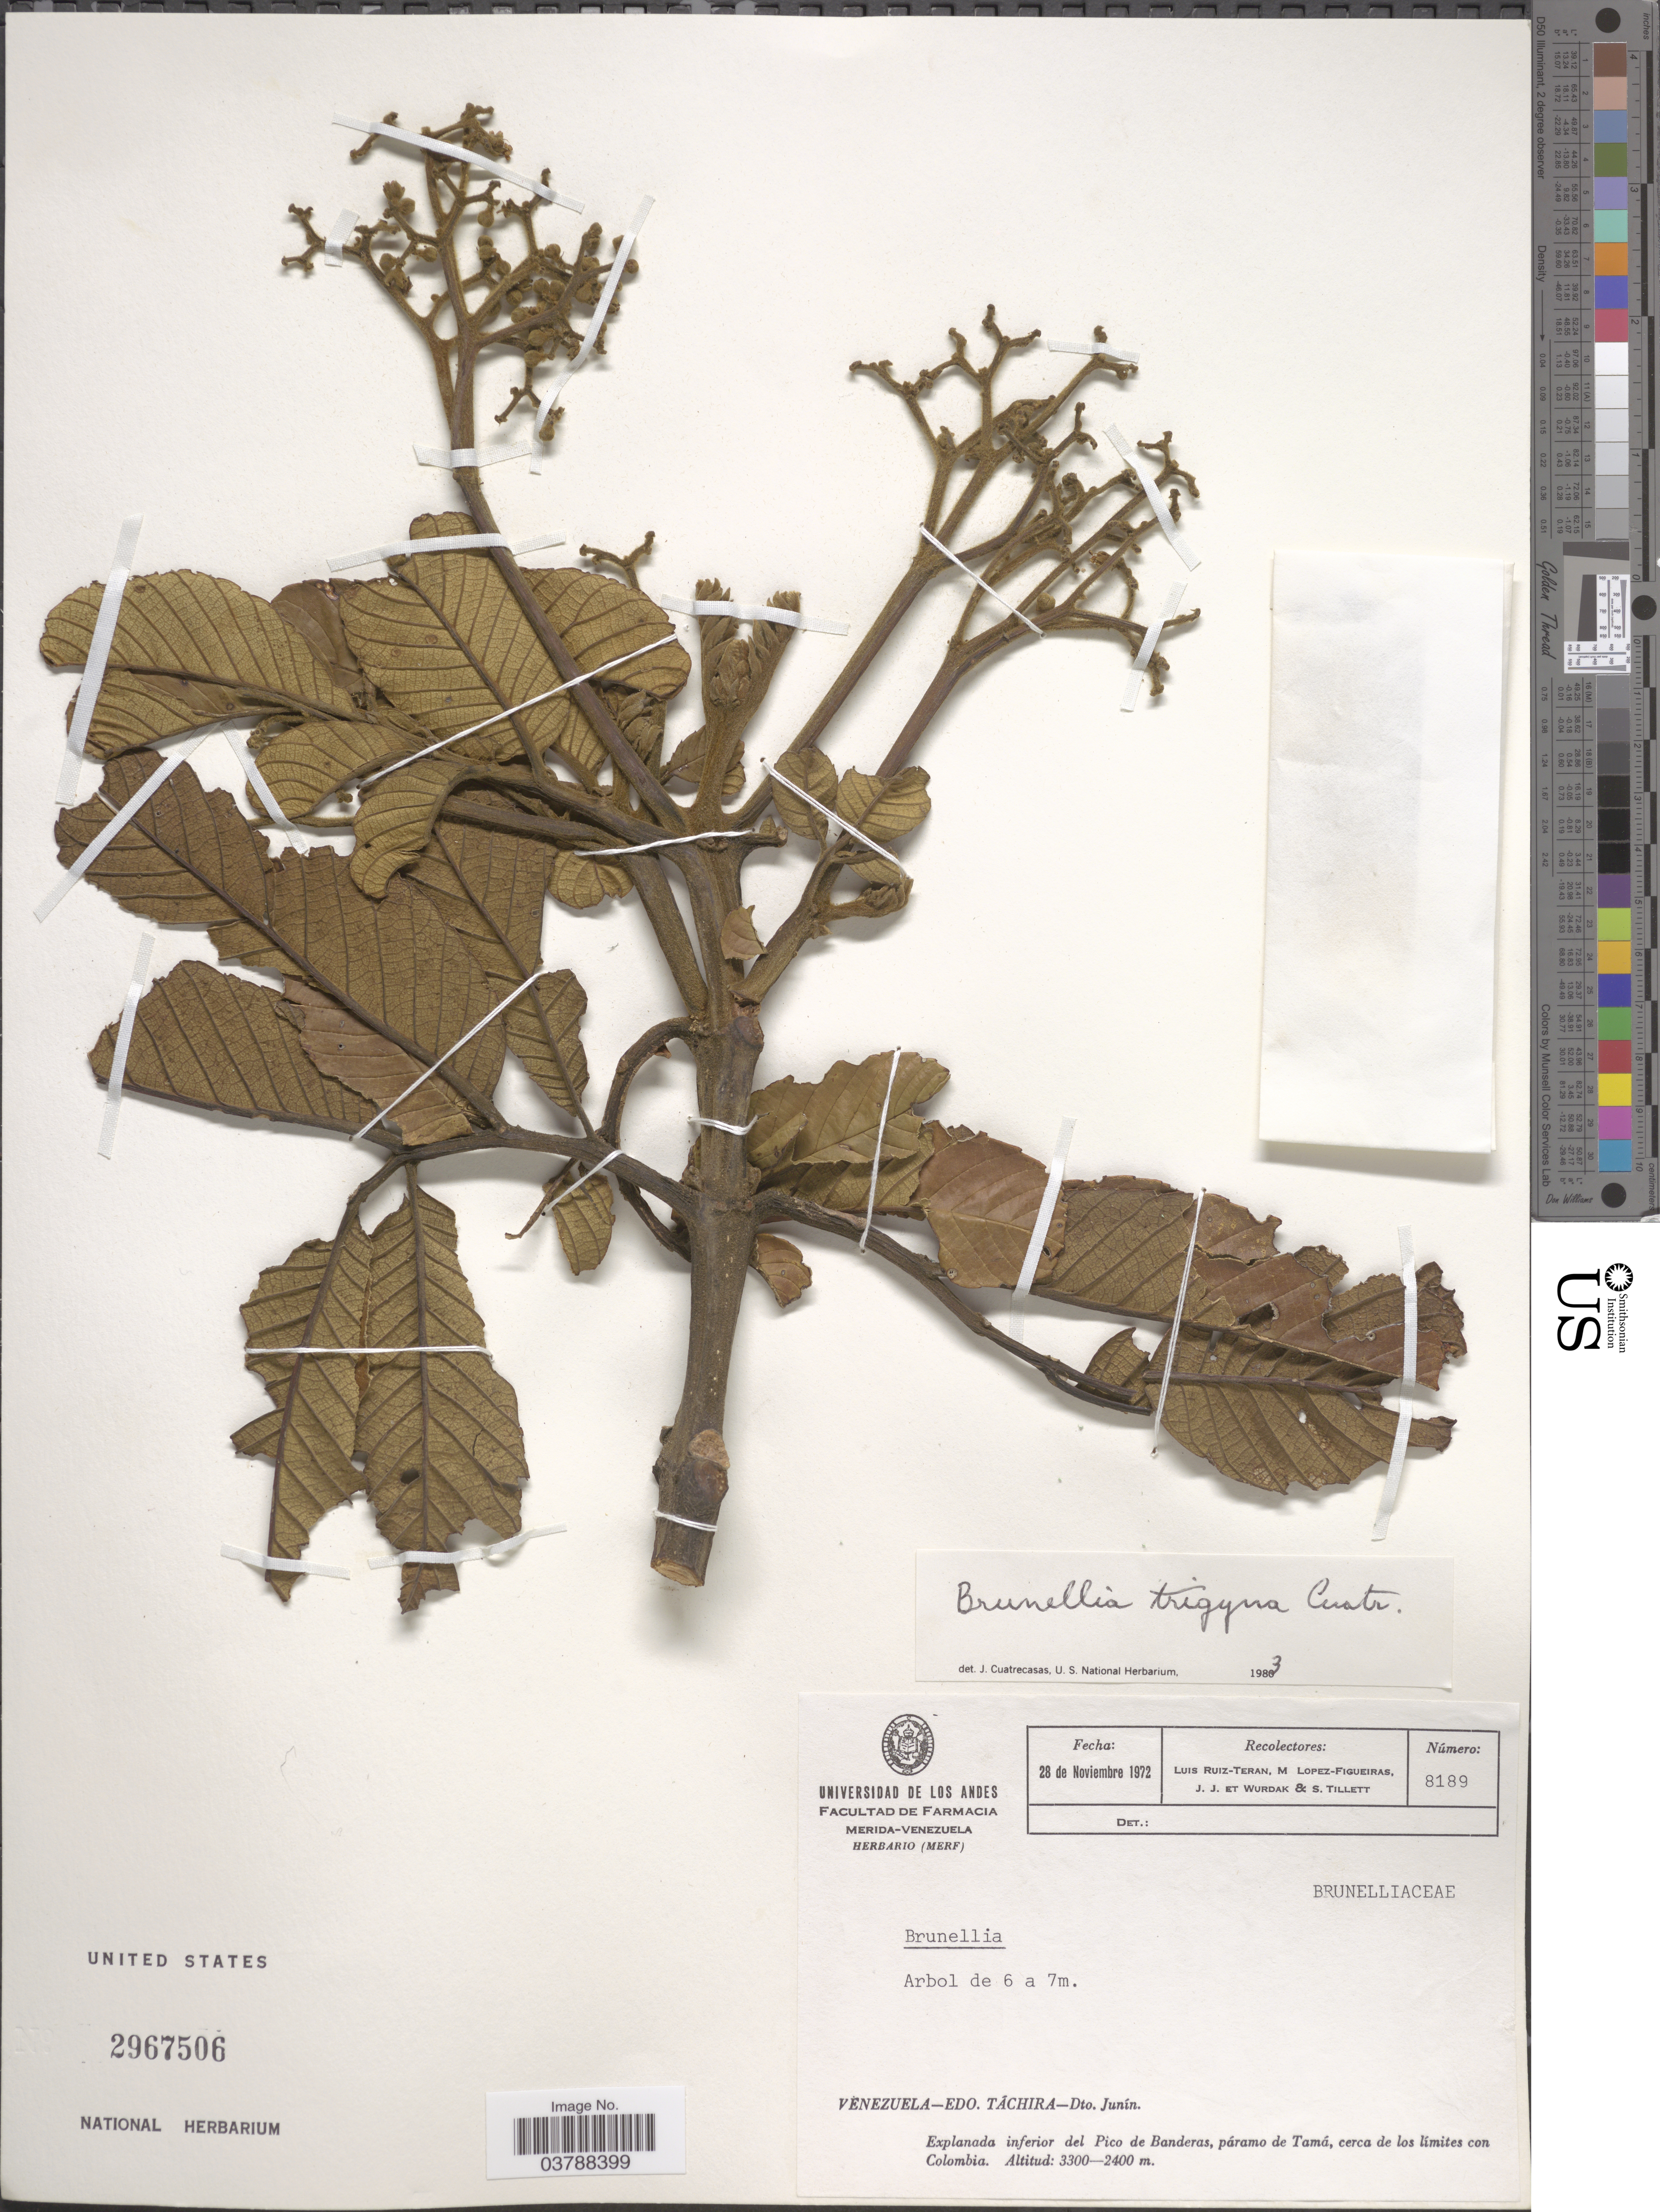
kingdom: Plantae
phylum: Tracheophyta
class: Magnoliopsida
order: Oxalidales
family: Brunelliaceae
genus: Brunellia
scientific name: Brunellia trigyna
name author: Cuatrec.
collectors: L. E. Ruíz-Terán, M. López Figueiras, J. Wurdak & S. S. Tillett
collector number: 8189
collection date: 1972-11-28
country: Venezuela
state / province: Tachira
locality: Edo. Táchira - Dto. Junín. Explanada inferior Pico de Banderas, páramo de Tamá, cerca de los límites con Colombia.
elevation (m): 2400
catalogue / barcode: US 2967506